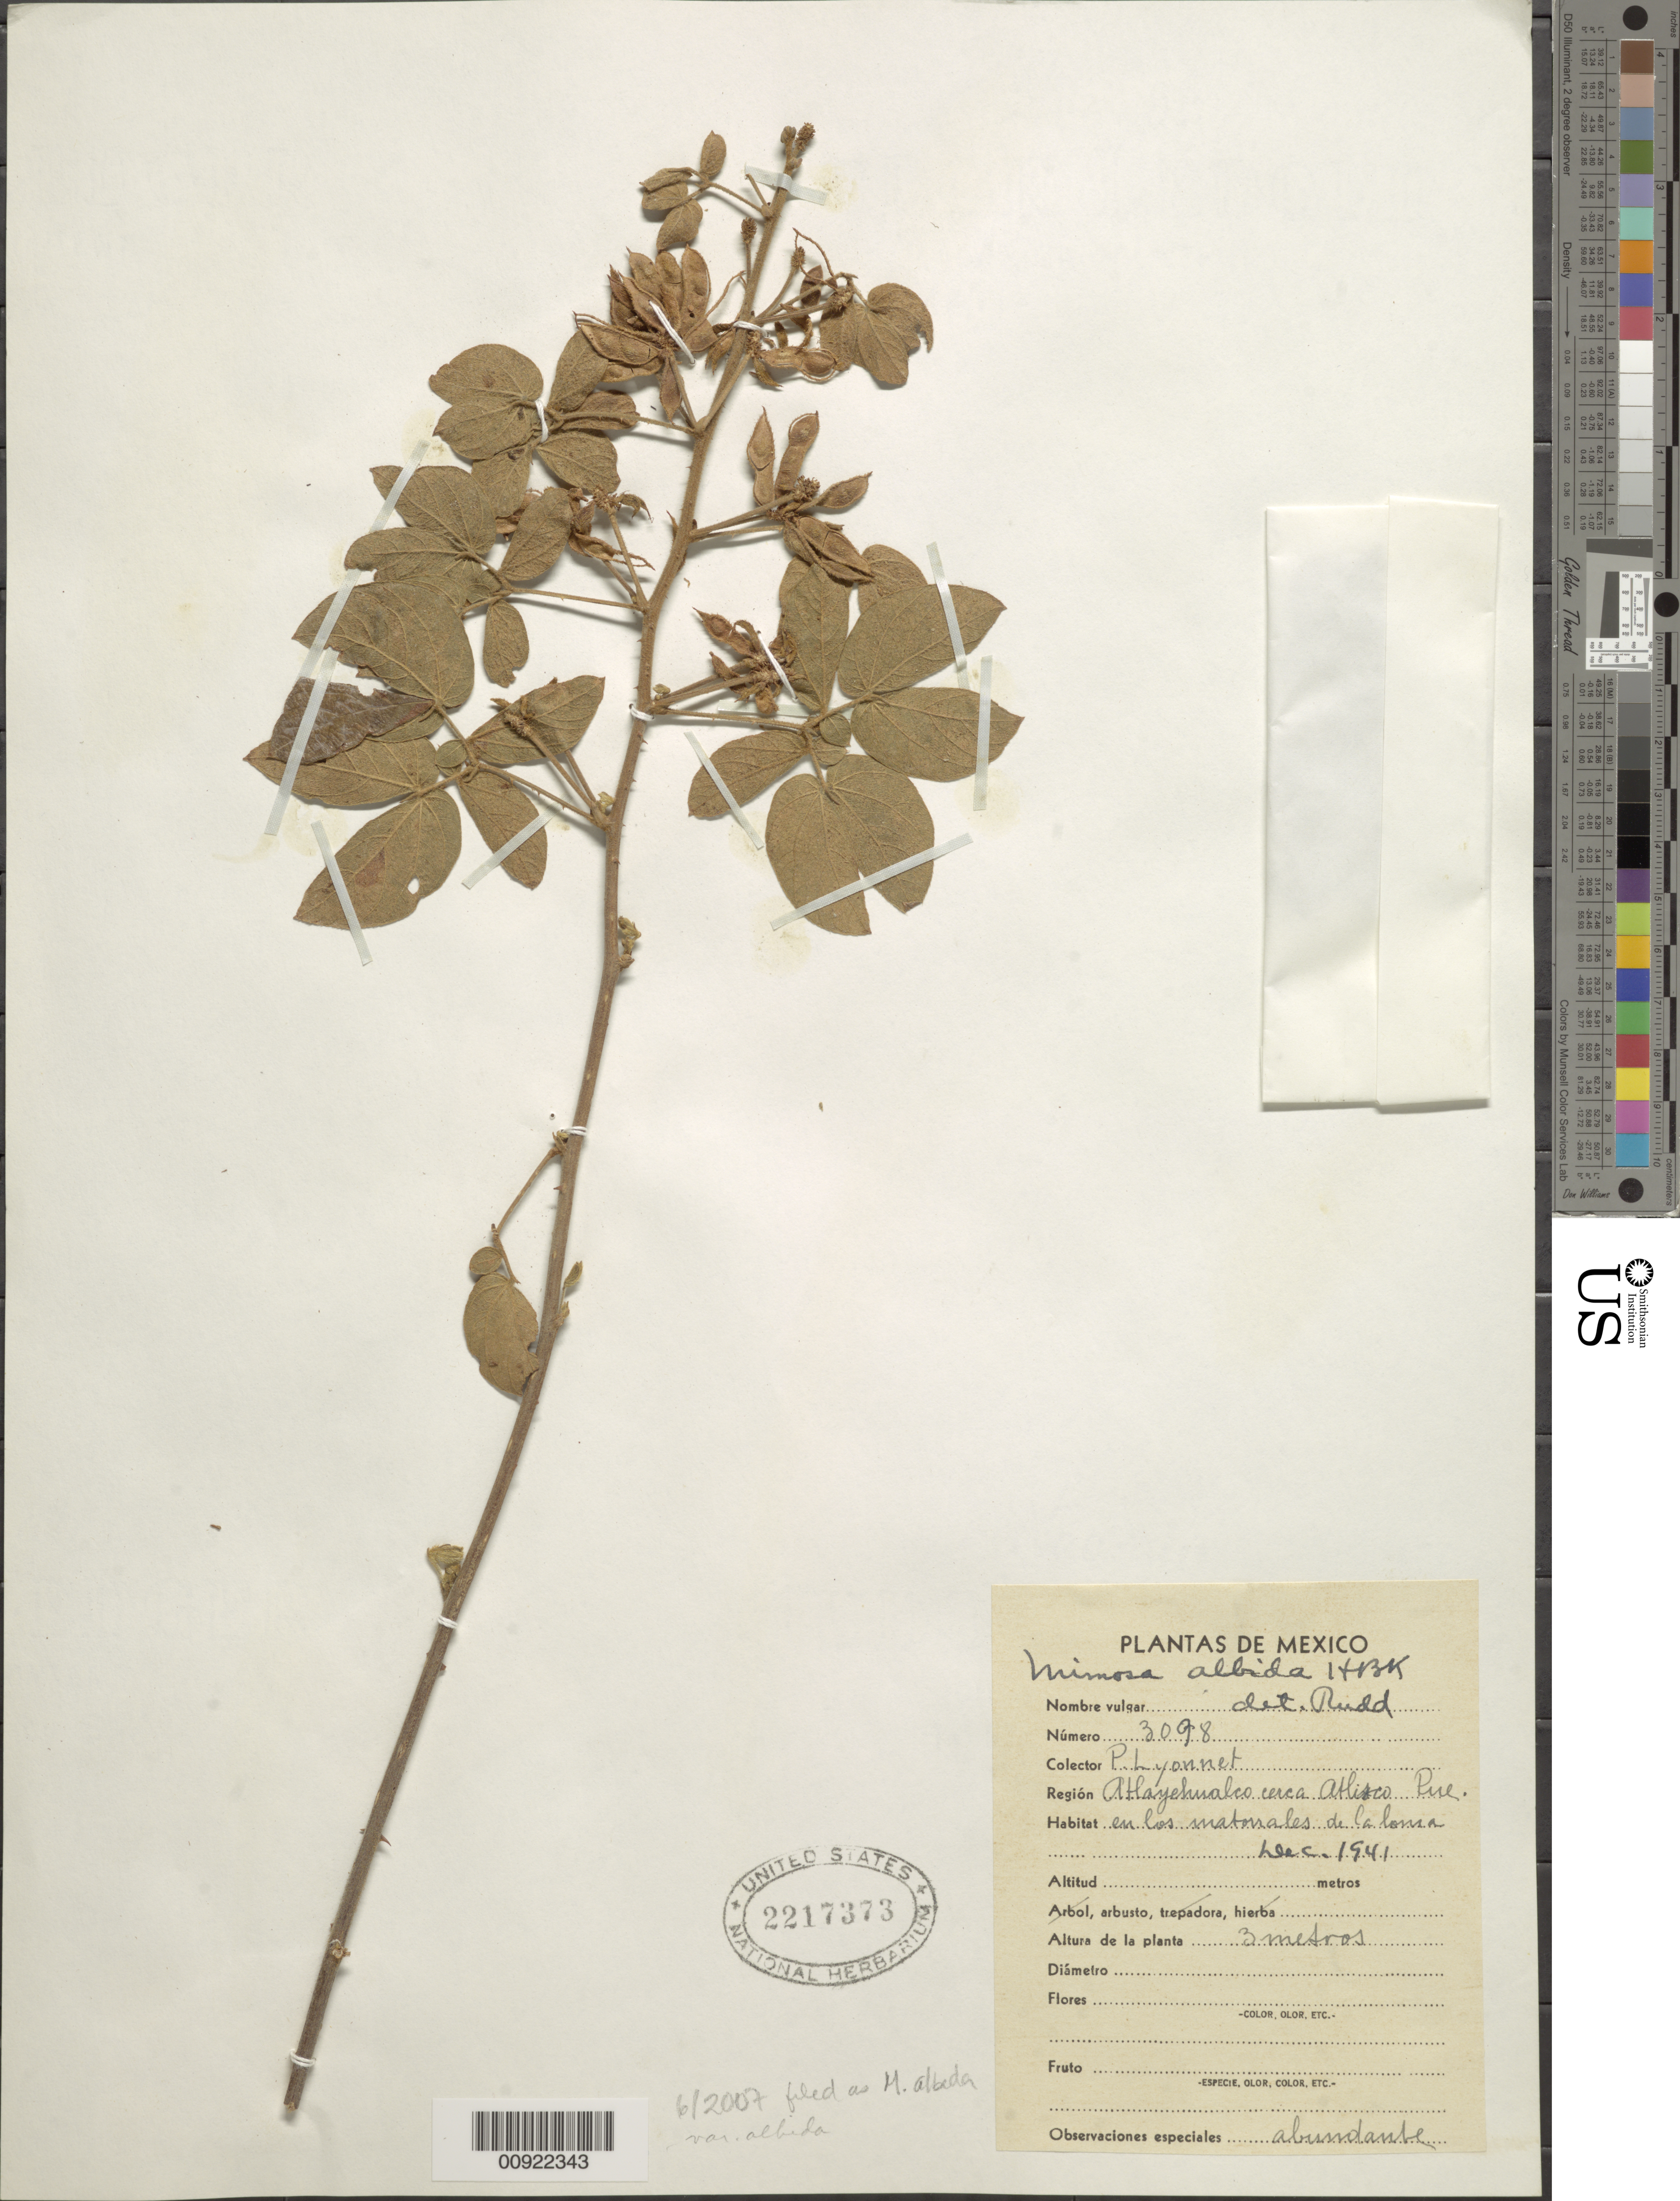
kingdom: Plantae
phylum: Tracheophyta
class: Magnoliopsida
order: Fabales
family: Fabaceae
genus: Mimosa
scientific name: Mimosa albida var. albida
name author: Humb. & Bonpl. ex Willd.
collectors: Bro. E. Lyonnet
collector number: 3098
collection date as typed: Dec 1941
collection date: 1941-12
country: Mexico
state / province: Puebla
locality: Atlayehualco cerca Atlixco, Puebla.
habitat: En los matorrales de la loma.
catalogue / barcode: US 2217373